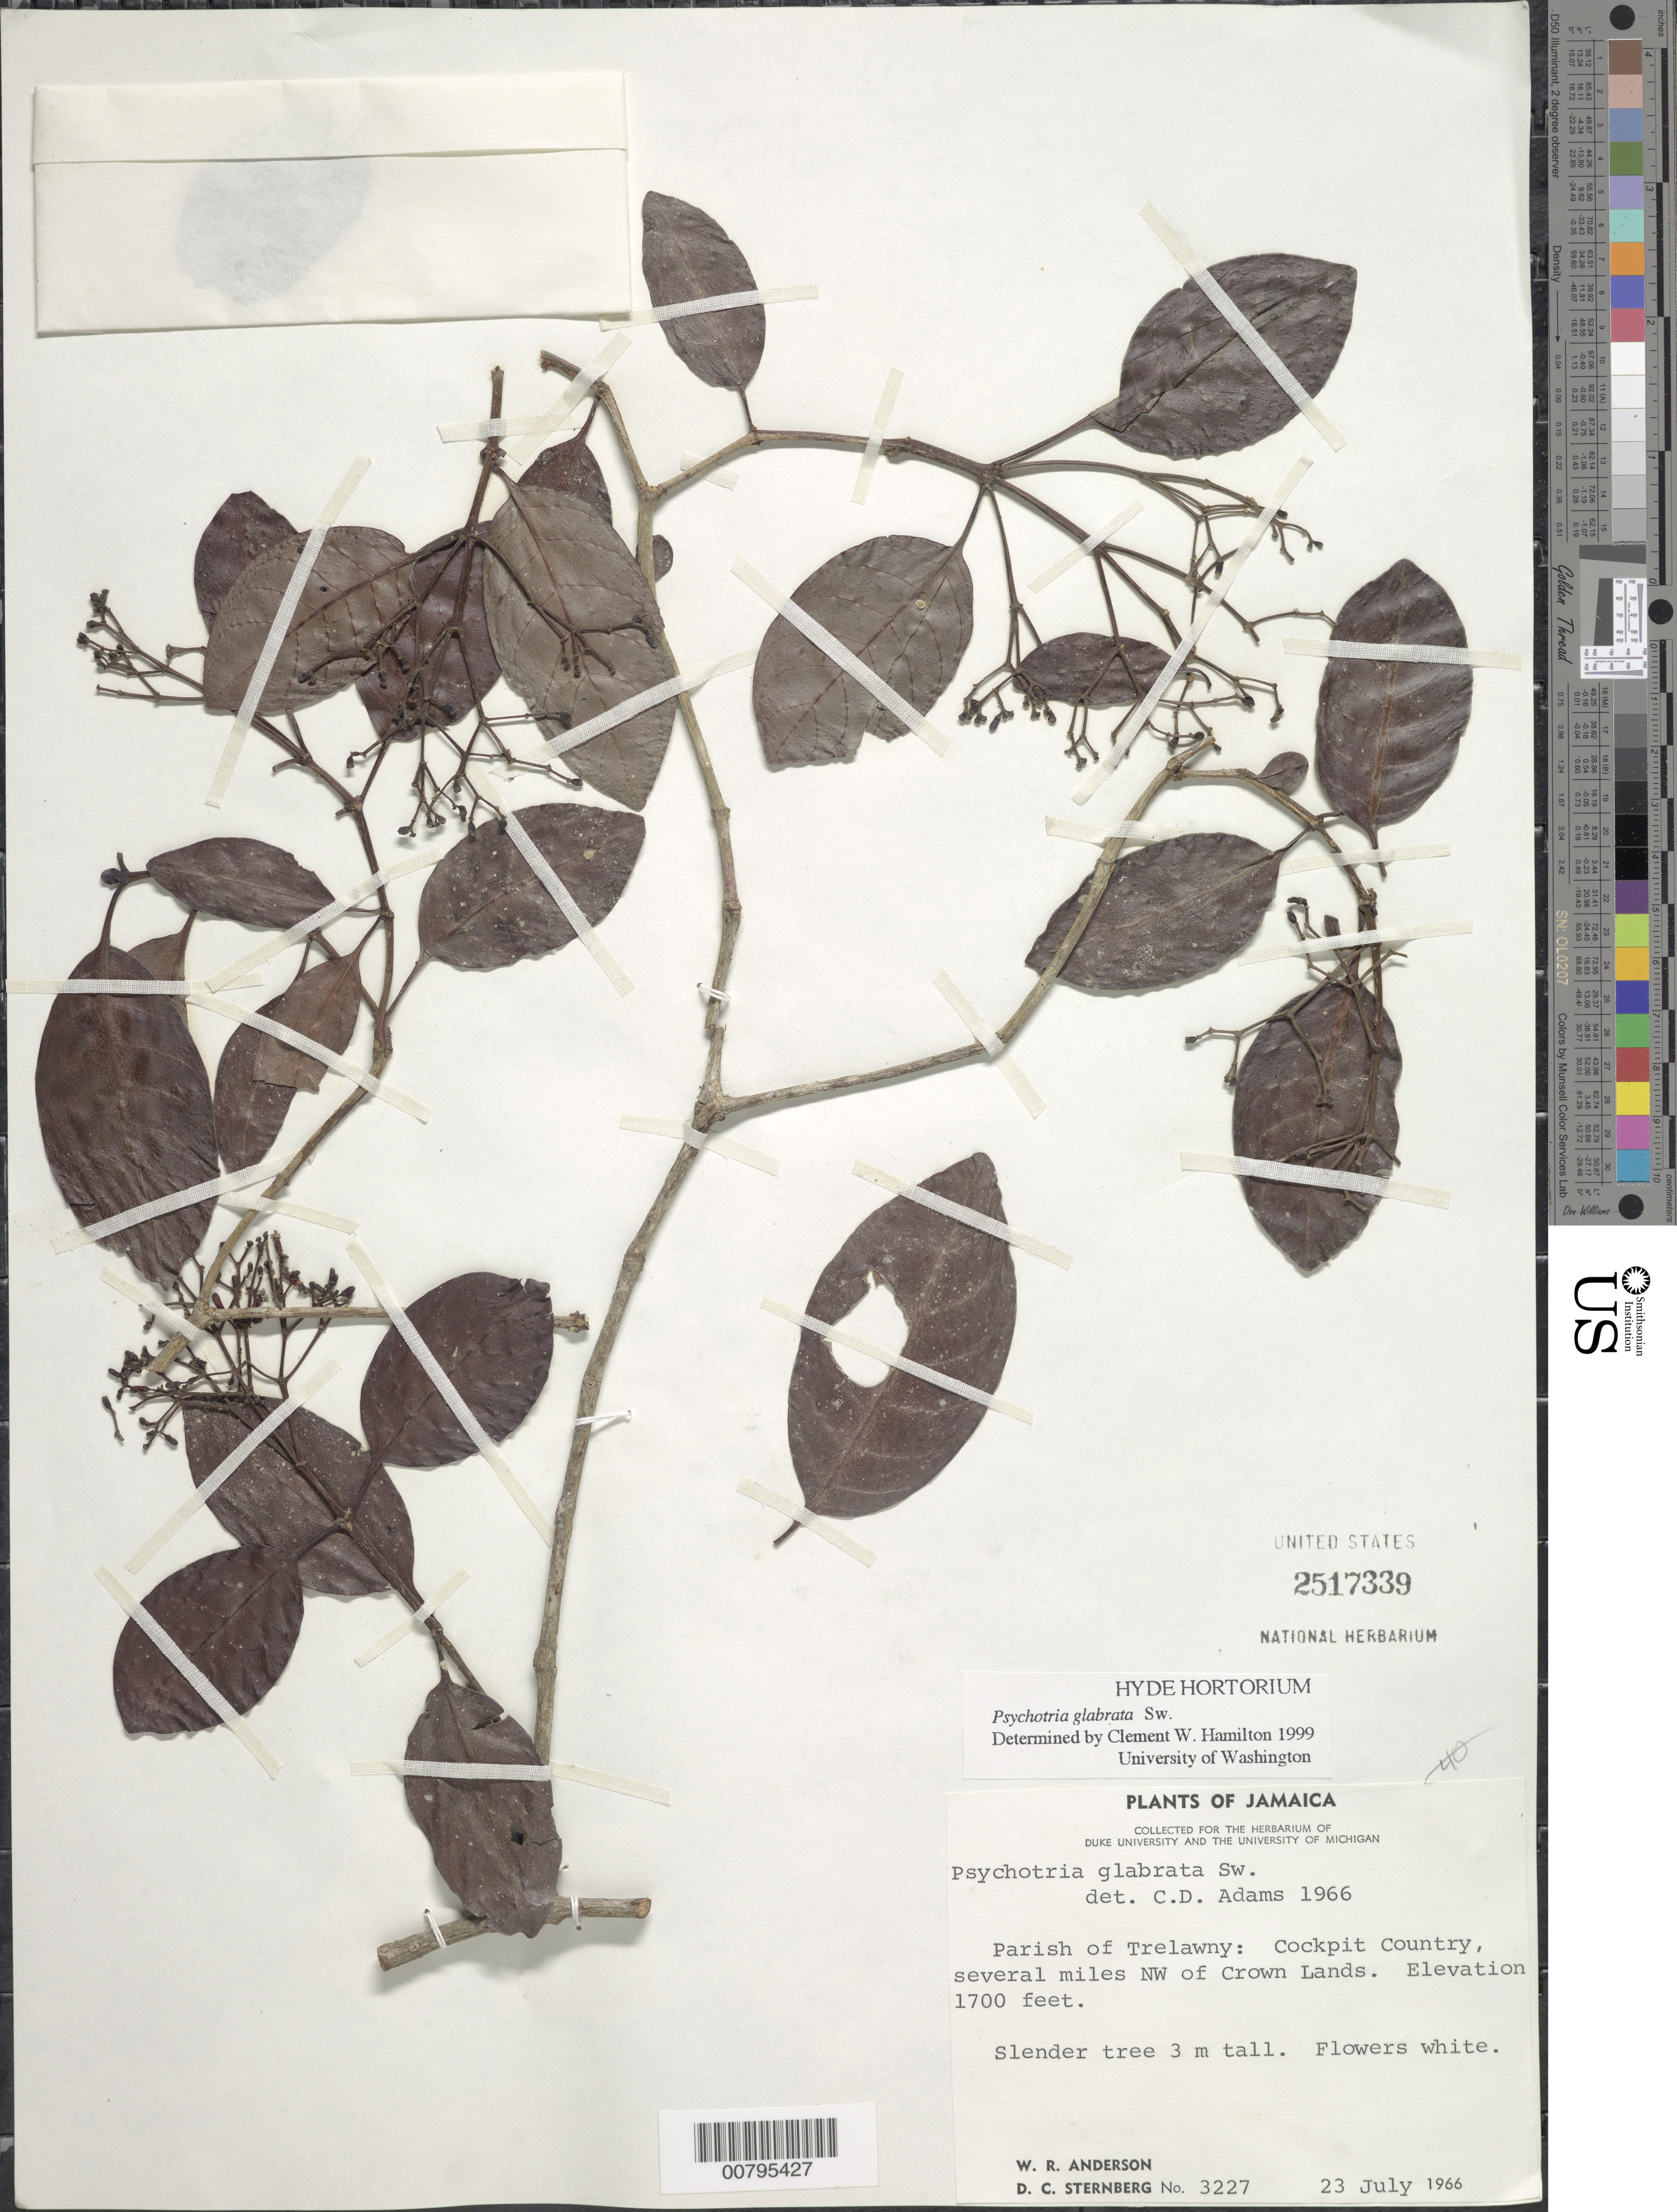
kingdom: Plantae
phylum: Tracheophyta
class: Magnoliopsida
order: Gentianales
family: Rubiaceae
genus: Psychotria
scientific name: Psychotria glabrata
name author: Sw.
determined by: Adams, C. D.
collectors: W. R. Anderson & D. Sternberg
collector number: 3227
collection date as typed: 23 Jul 1966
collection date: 1966-07-23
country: Jamaica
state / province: Trelawny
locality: Cockpit Country, several miles NW of Crown Lands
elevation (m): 518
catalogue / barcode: US 2517339